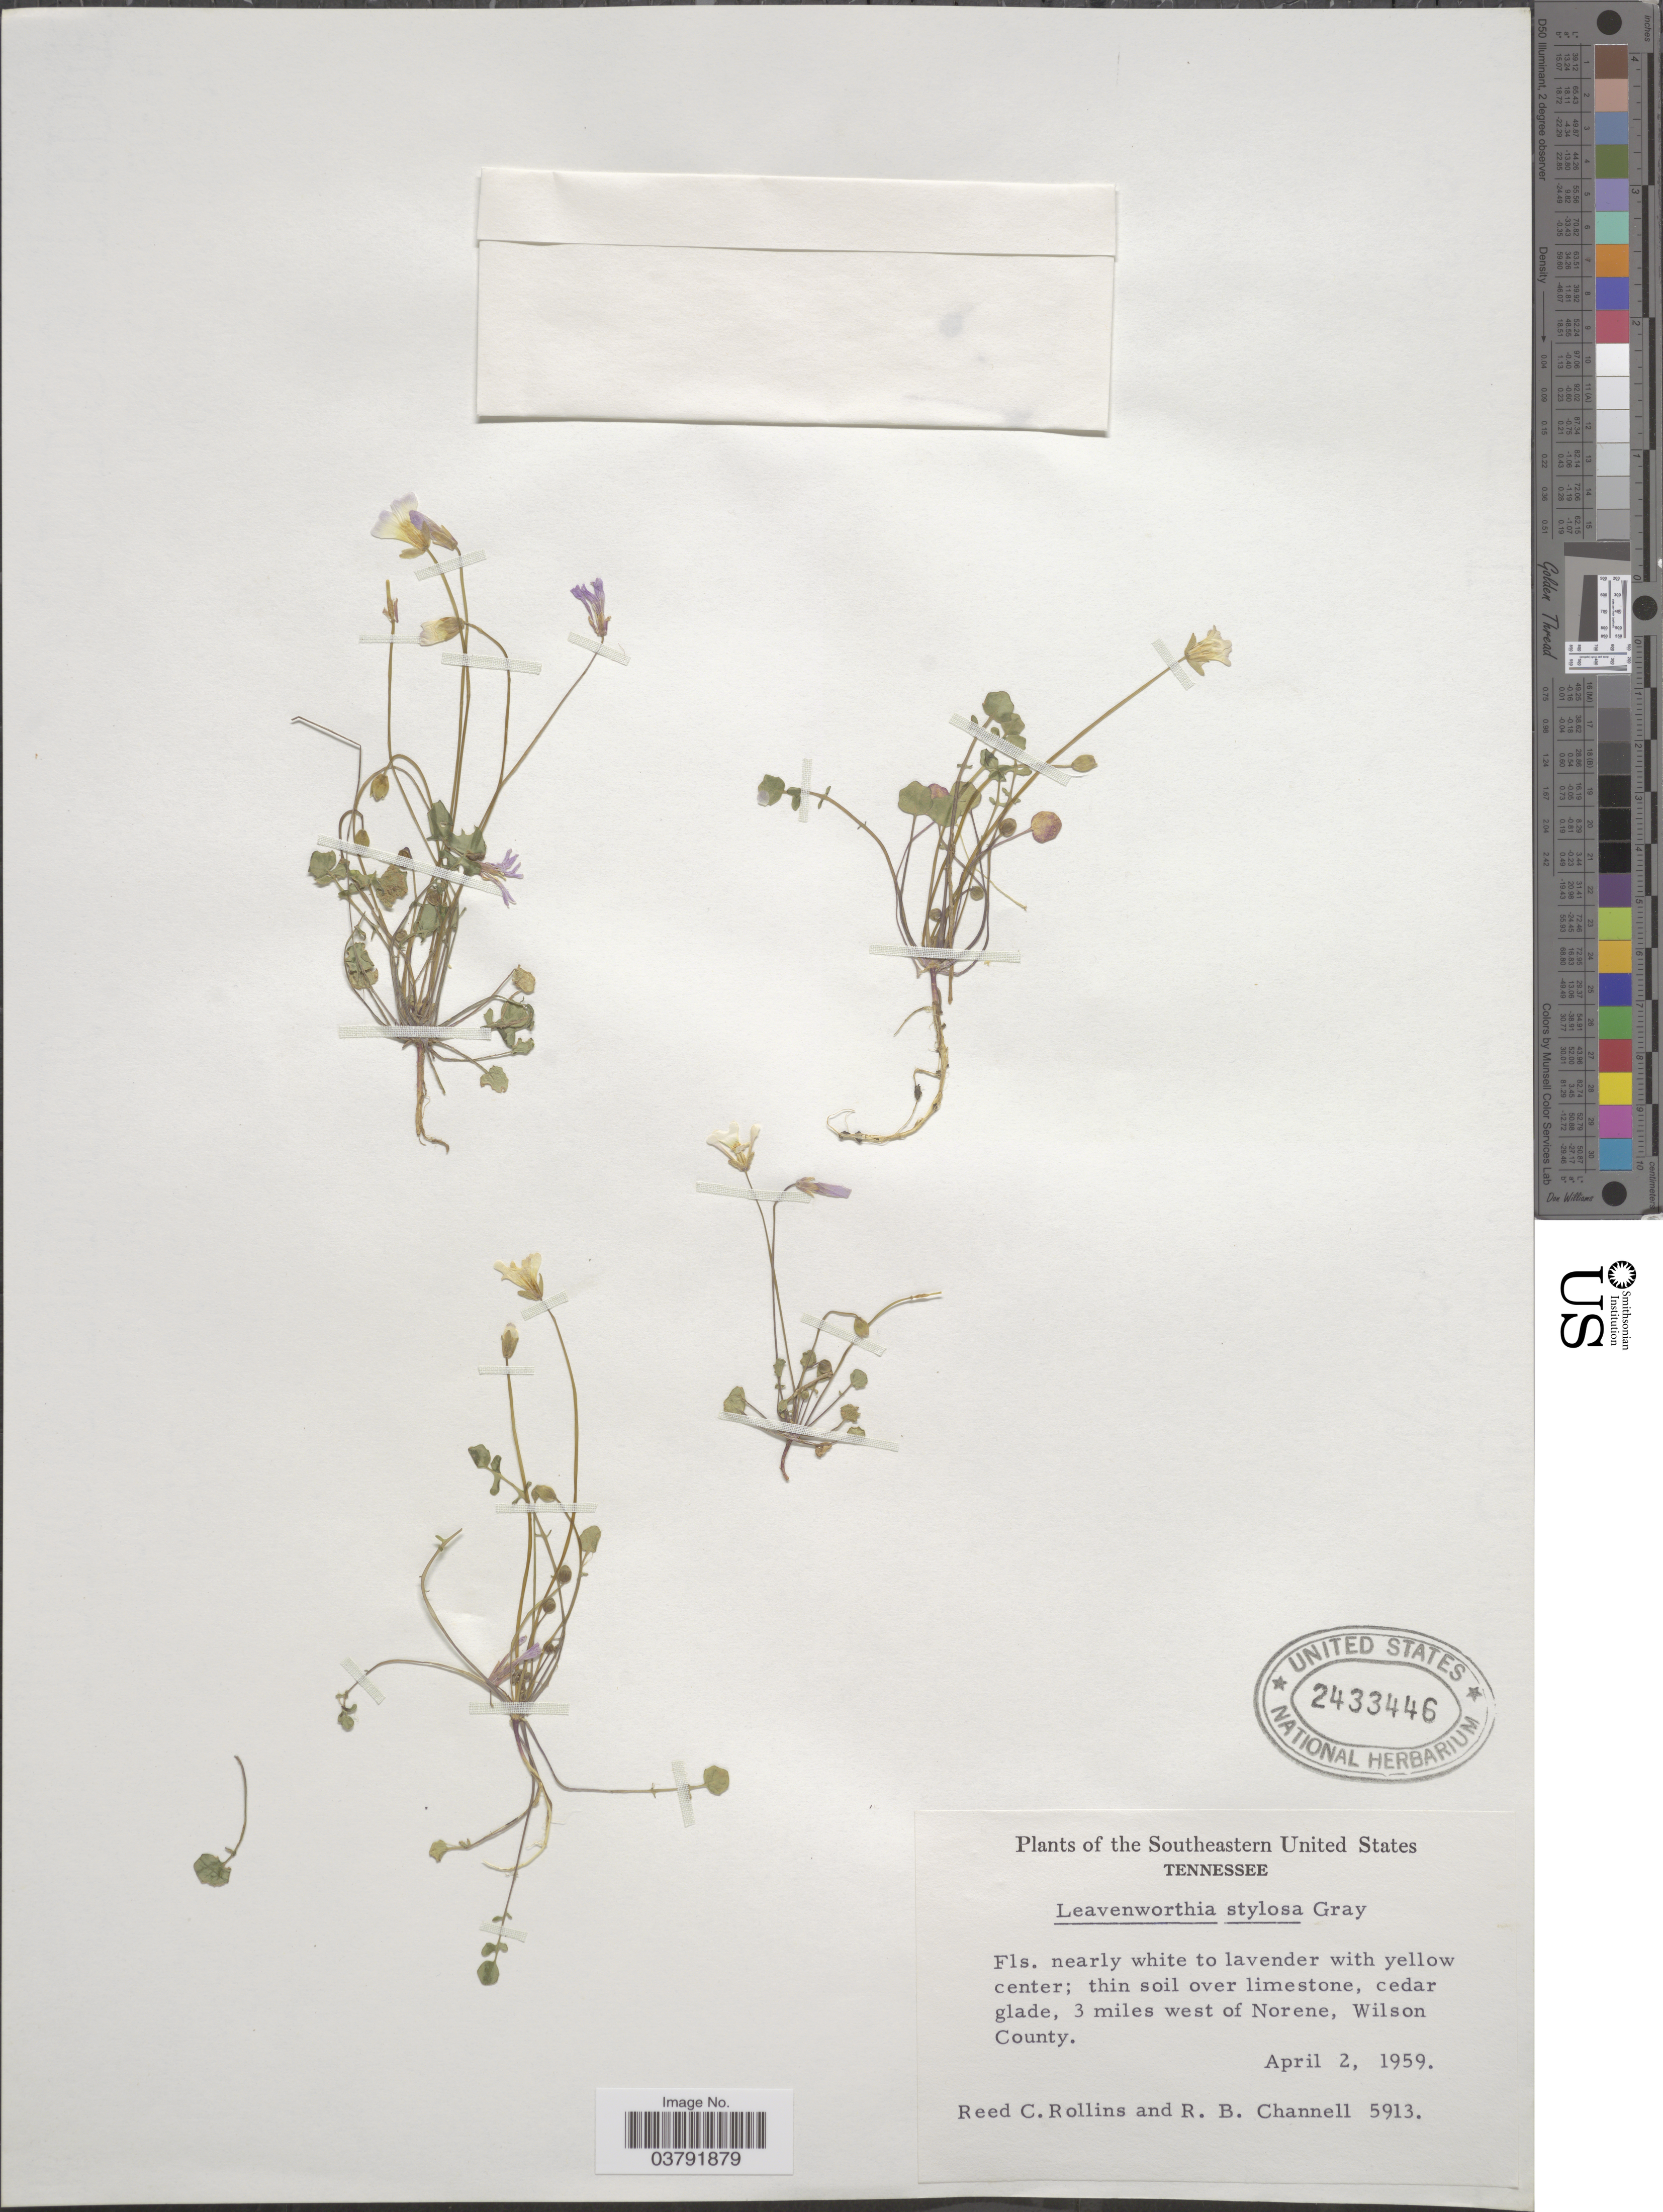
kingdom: Plantae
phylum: Tracheophyta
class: Magnoliopsida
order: Brassicales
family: Brassicaceae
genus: Leavenworthia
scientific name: Leavenworthia stylosa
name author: A. Gray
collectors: R. C. Rollins & R. B. Channell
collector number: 5913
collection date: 1959-04-02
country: United States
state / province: Tennessee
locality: Southeastern United States. 3 miles west of Norene, Wilson County.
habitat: thin soil over limestone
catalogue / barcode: US 2433446